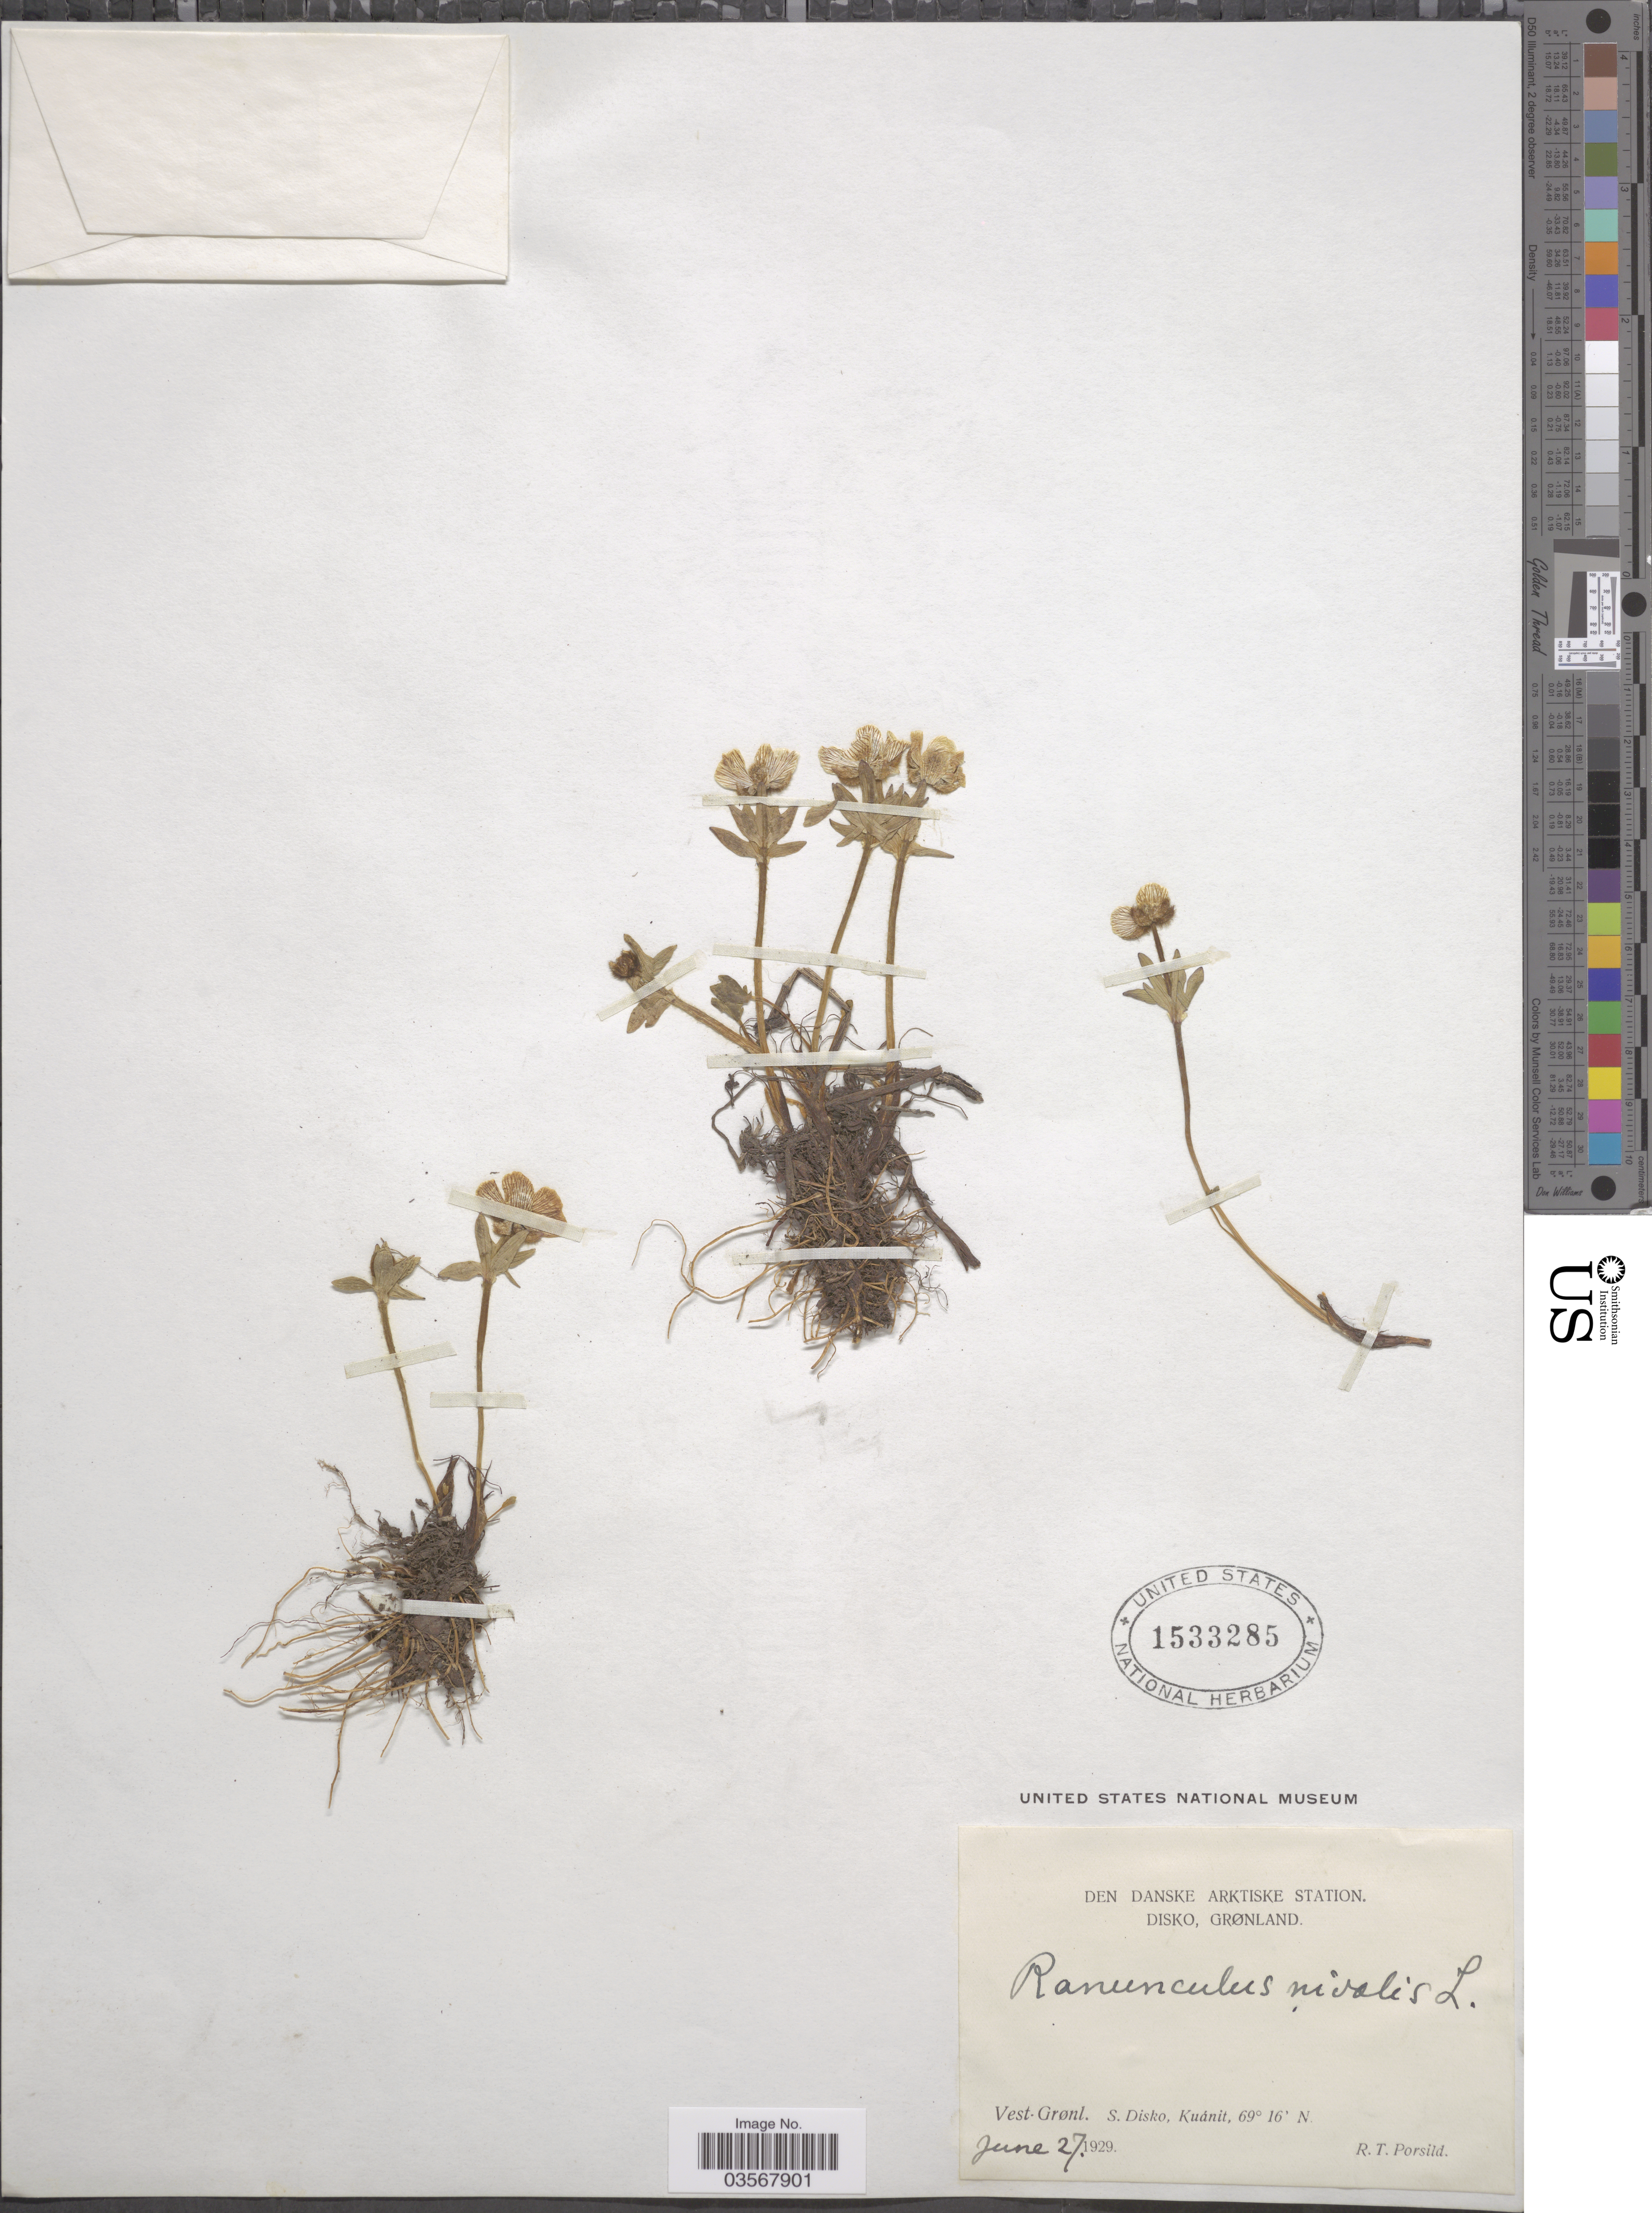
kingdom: Plantae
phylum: Tracheophyta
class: Magnoliopsida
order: Ranunculales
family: Ranunculaceae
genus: Ranunculus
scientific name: Ranunculus nivalis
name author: L.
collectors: R. T. Porsild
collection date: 1929-06-27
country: Greenland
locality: Den Danska Arktiske Station. Disko, Grønland. Vest-Grønl. S. Disko, Kuánit.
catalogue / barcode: US 1533285